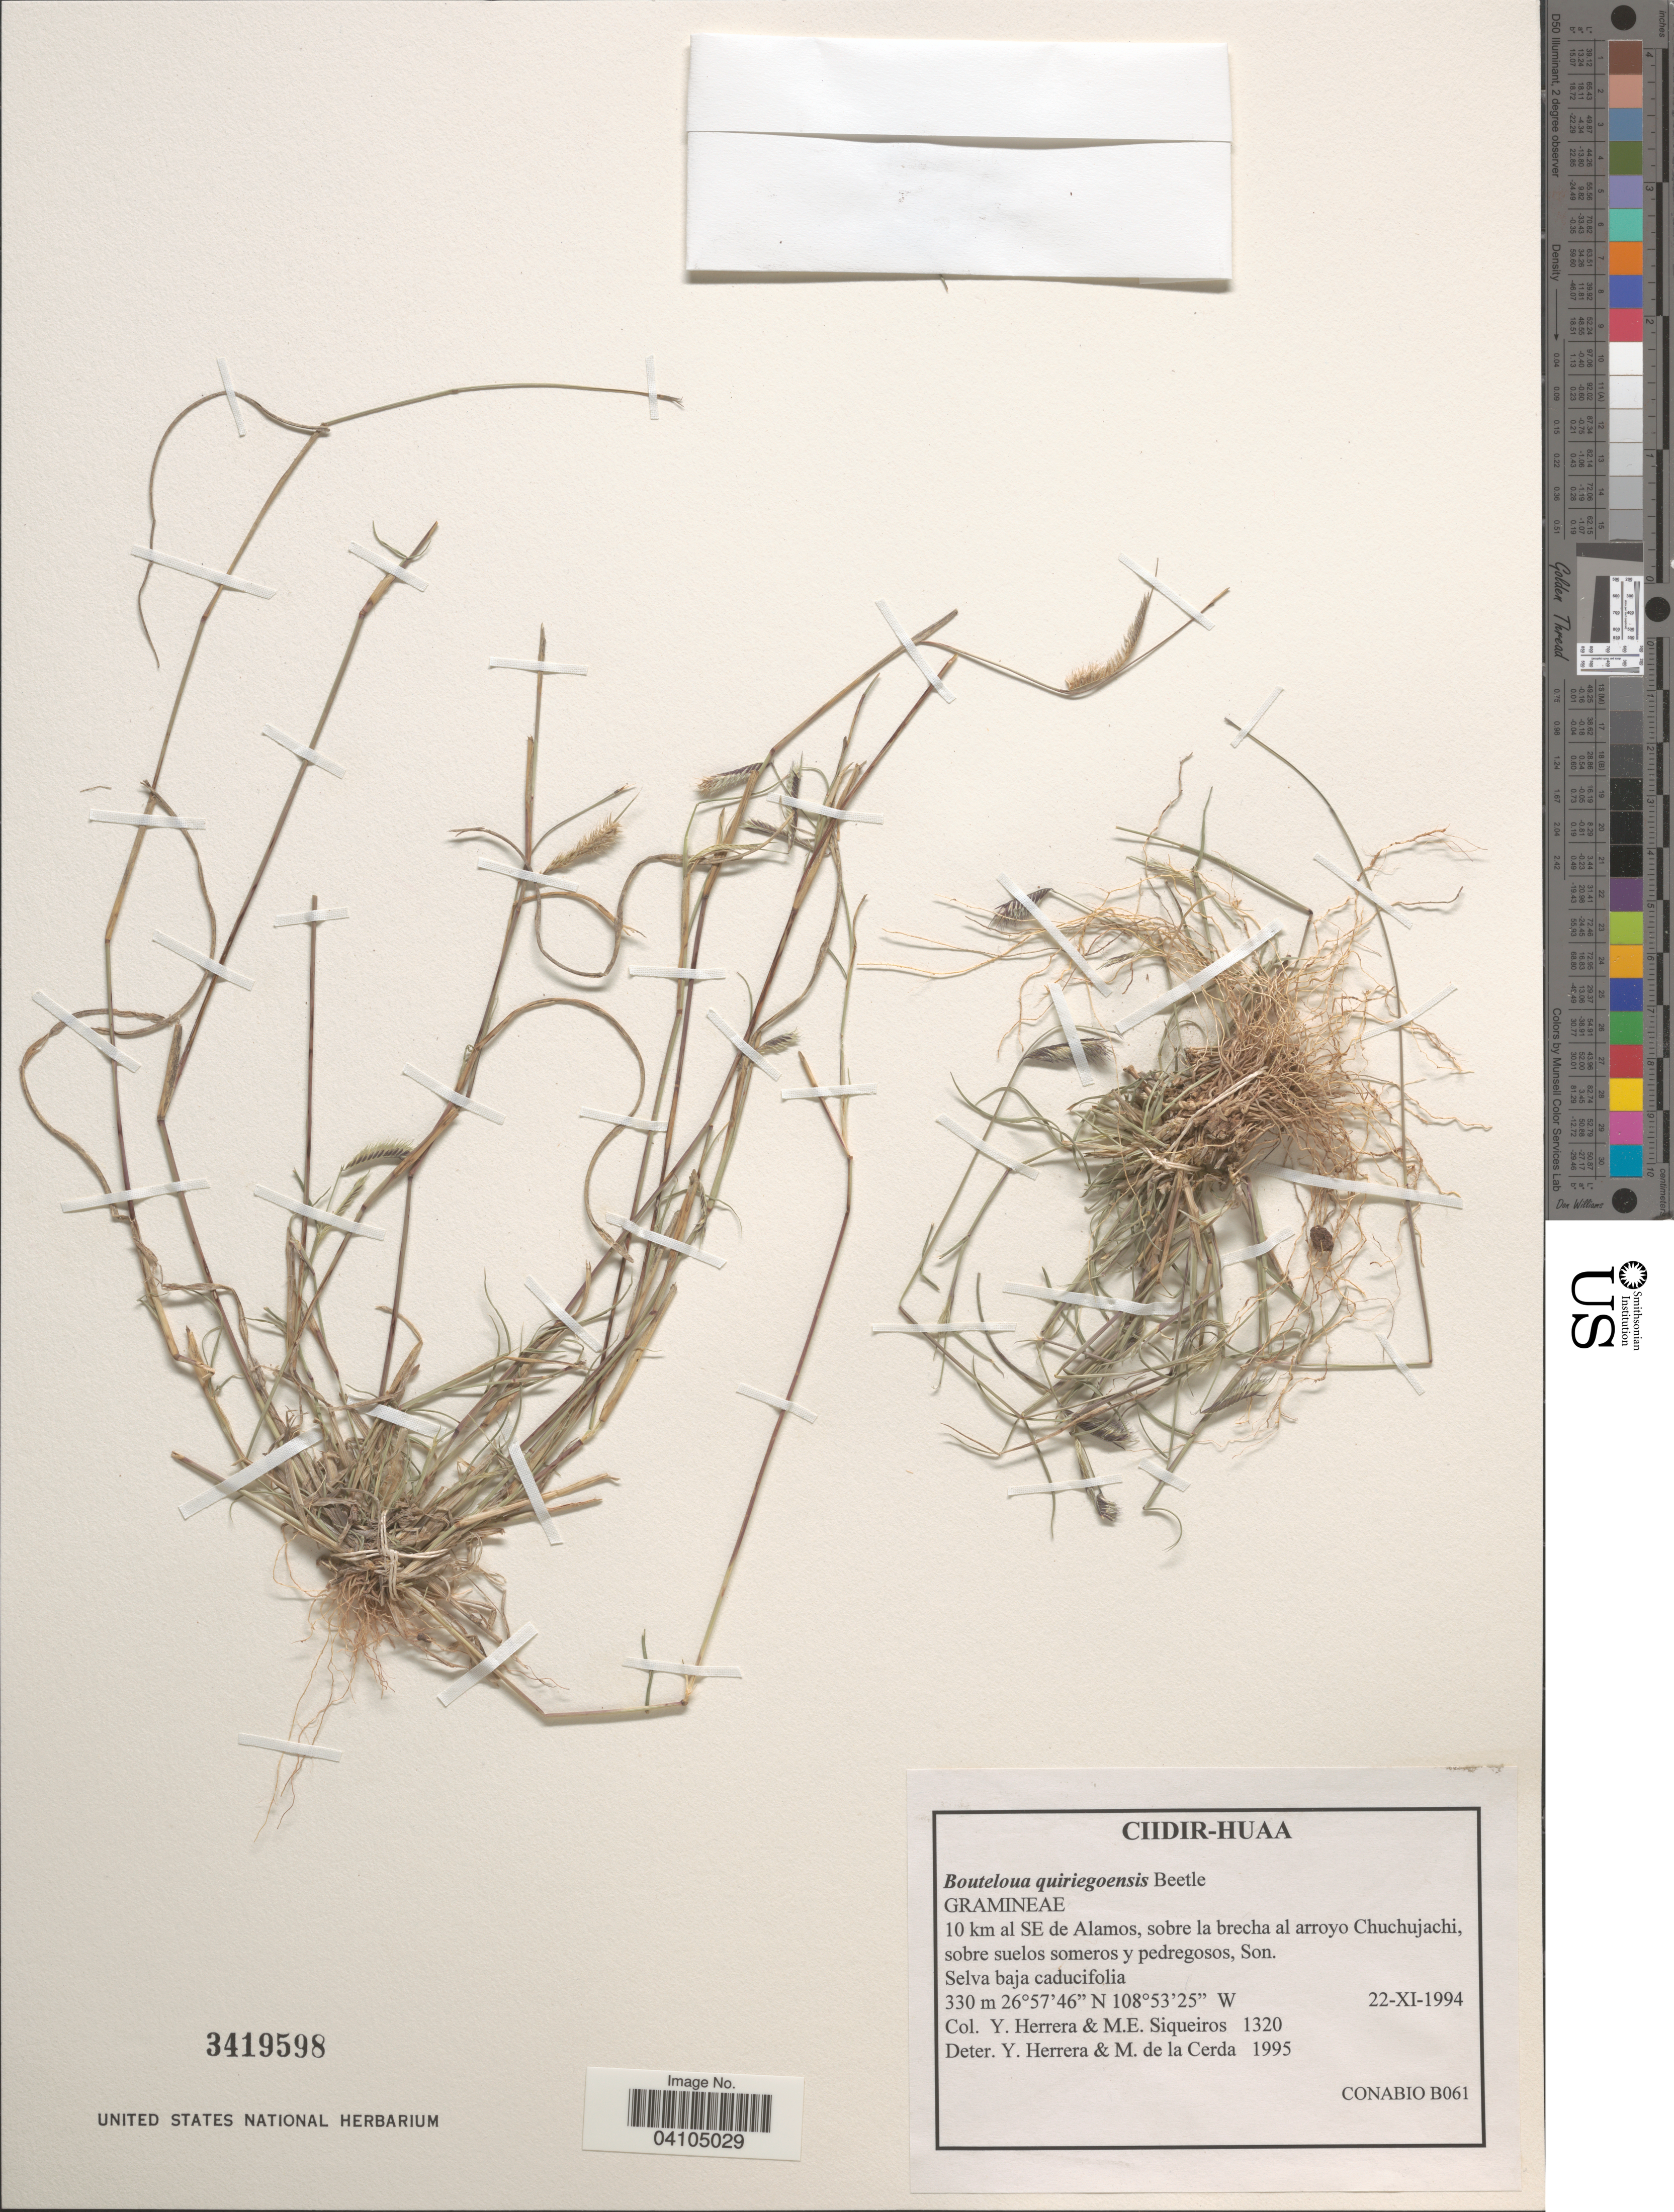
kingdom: Plantae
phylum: Tracheophyta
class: Liliopsida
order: Poales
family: Poaceae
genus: Bouteloua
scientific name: Bouteloua quiriegoensis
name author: Beetle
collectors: Y. Herrera Arrieta & M. Siqueiros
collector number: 1320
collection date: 1994-11-22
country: Mexico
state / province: Sonora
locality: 10 al SE de Alamos, sobre la brecha al arroyo Chuchujachi.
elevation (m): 330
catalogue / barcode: US 3419598